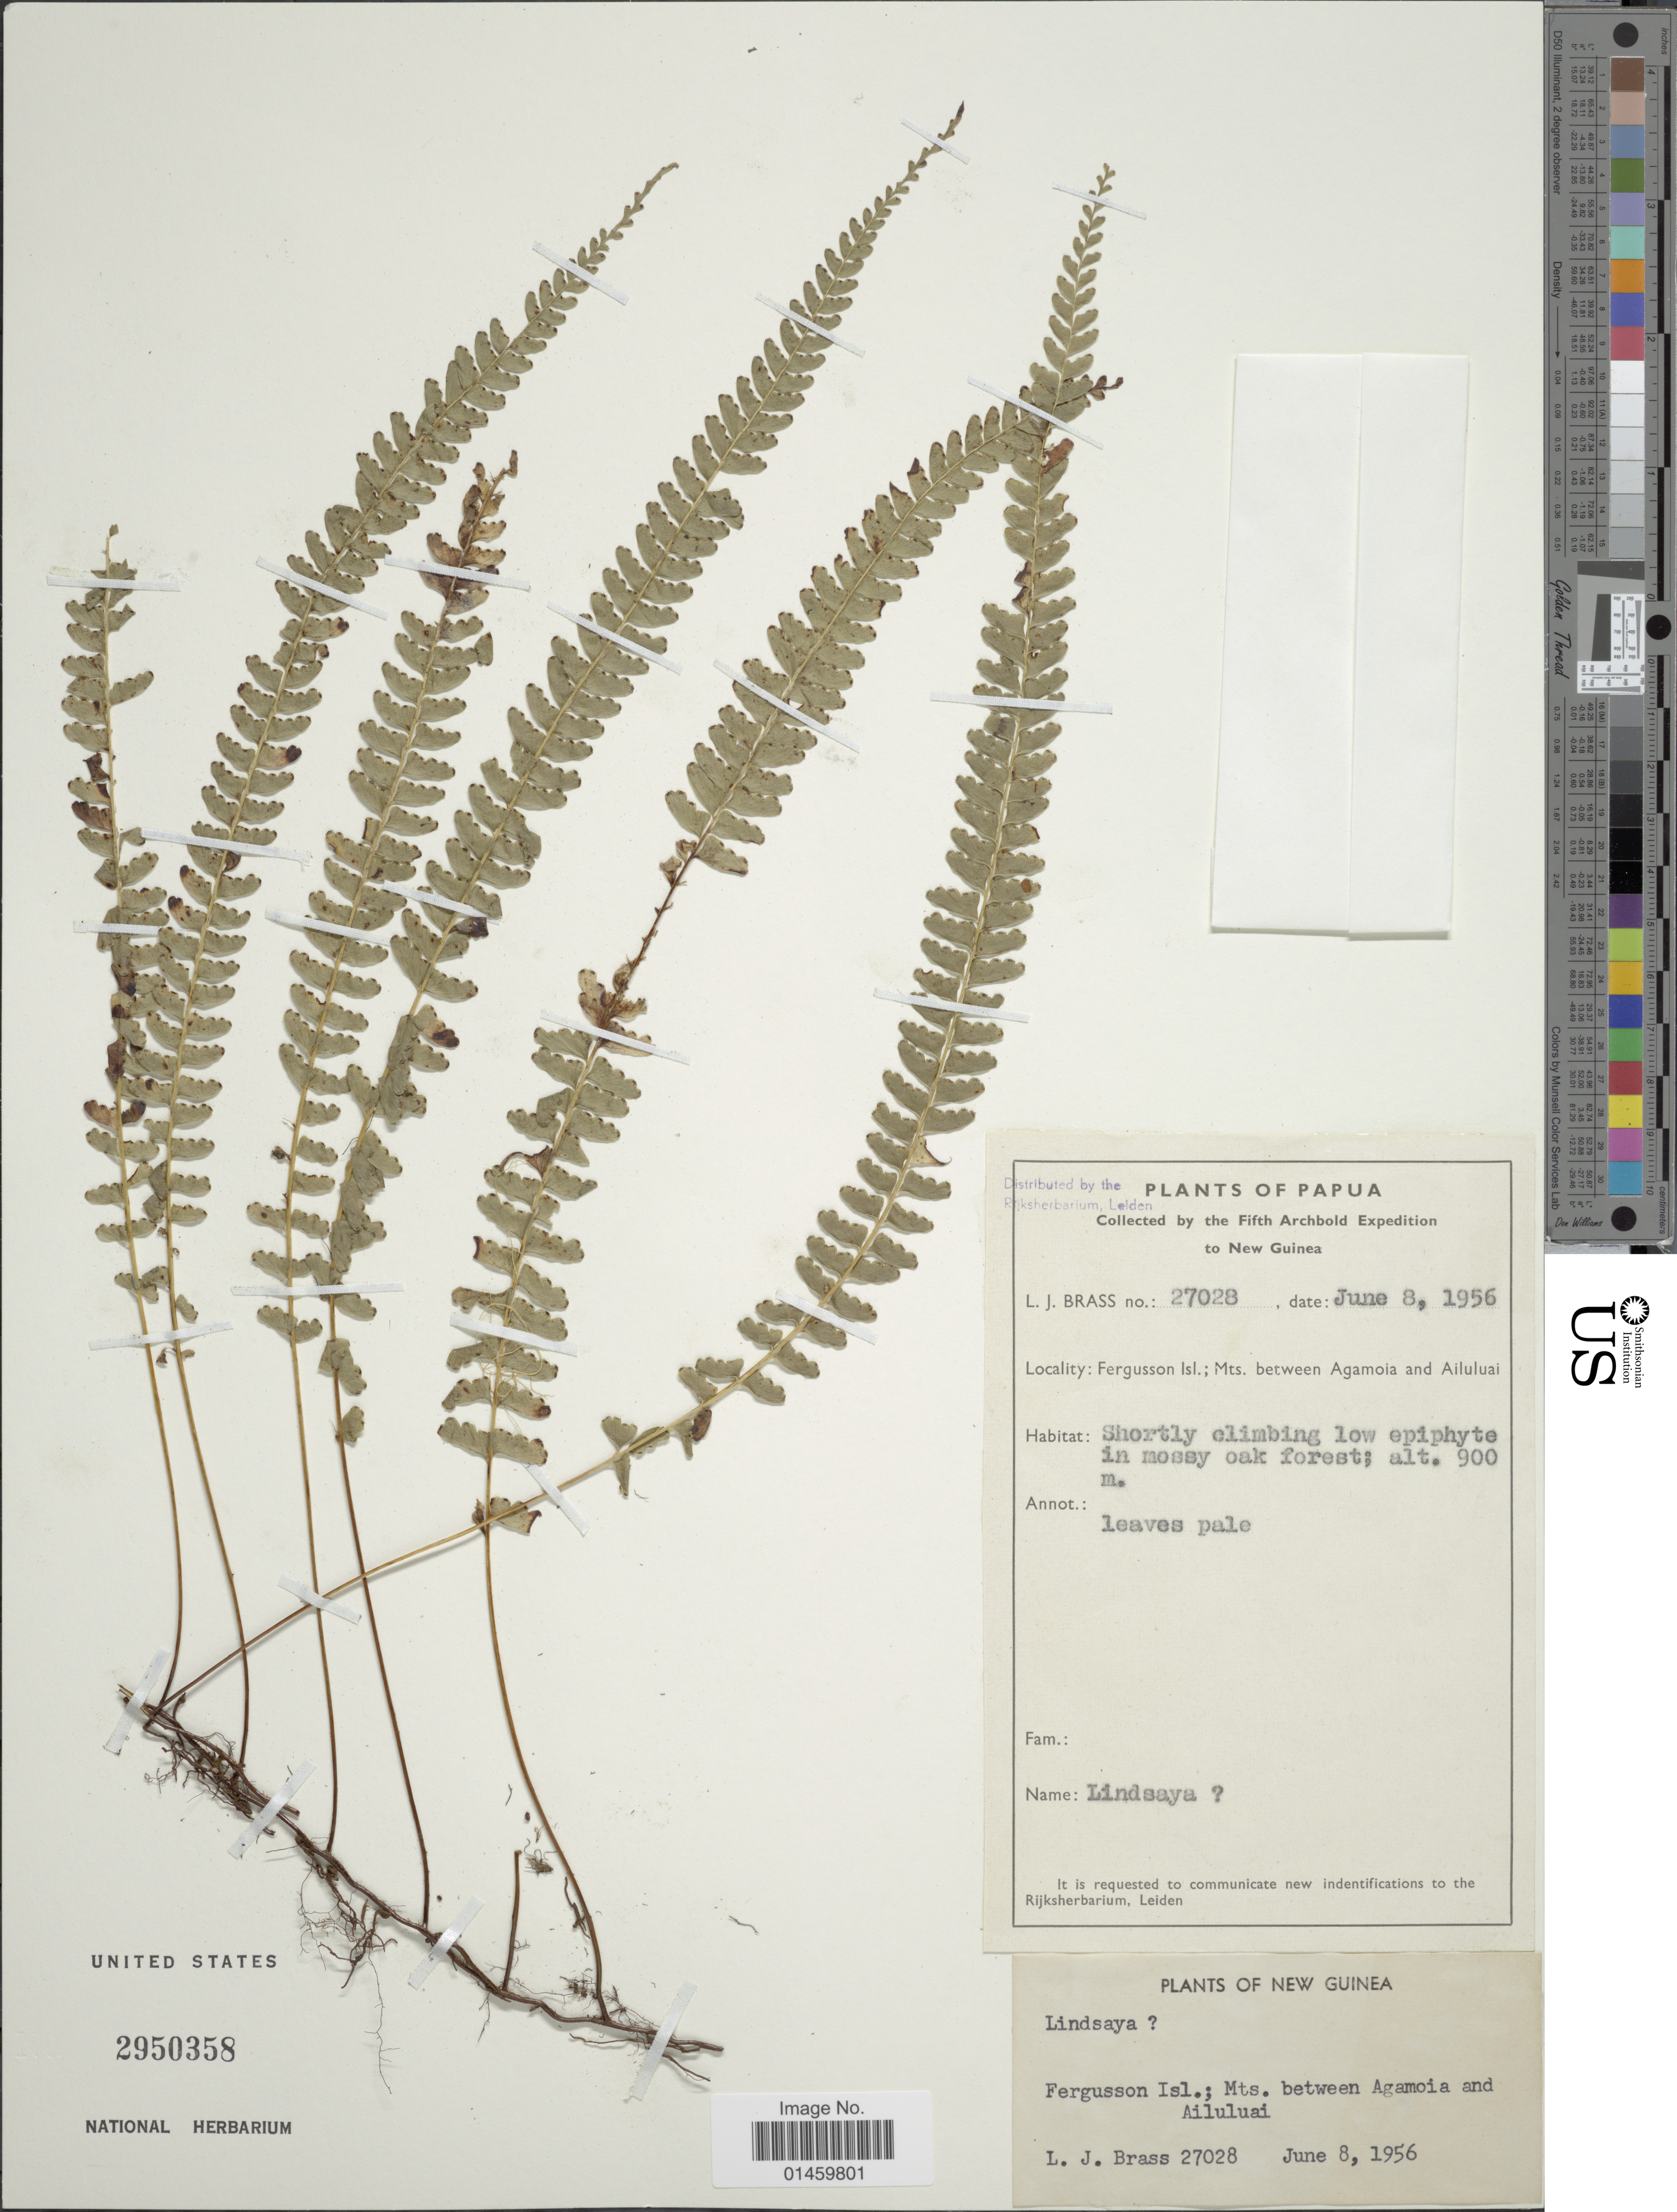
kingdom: Plantae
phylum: Tracheophyta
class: Polypodiopsida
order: Polypodiales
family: Lindsaeaceae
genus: Lindsaea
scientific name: Lindsaea sp.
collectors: L. J. Brass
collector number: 27028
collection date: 1956-06-08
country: Papua New Guinea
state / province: Milne Bay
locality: Papua. Fergusson Isl.; Mts. between Agamola and Ailuluai. New Guinea.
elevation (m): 900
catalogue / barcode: US 2950358